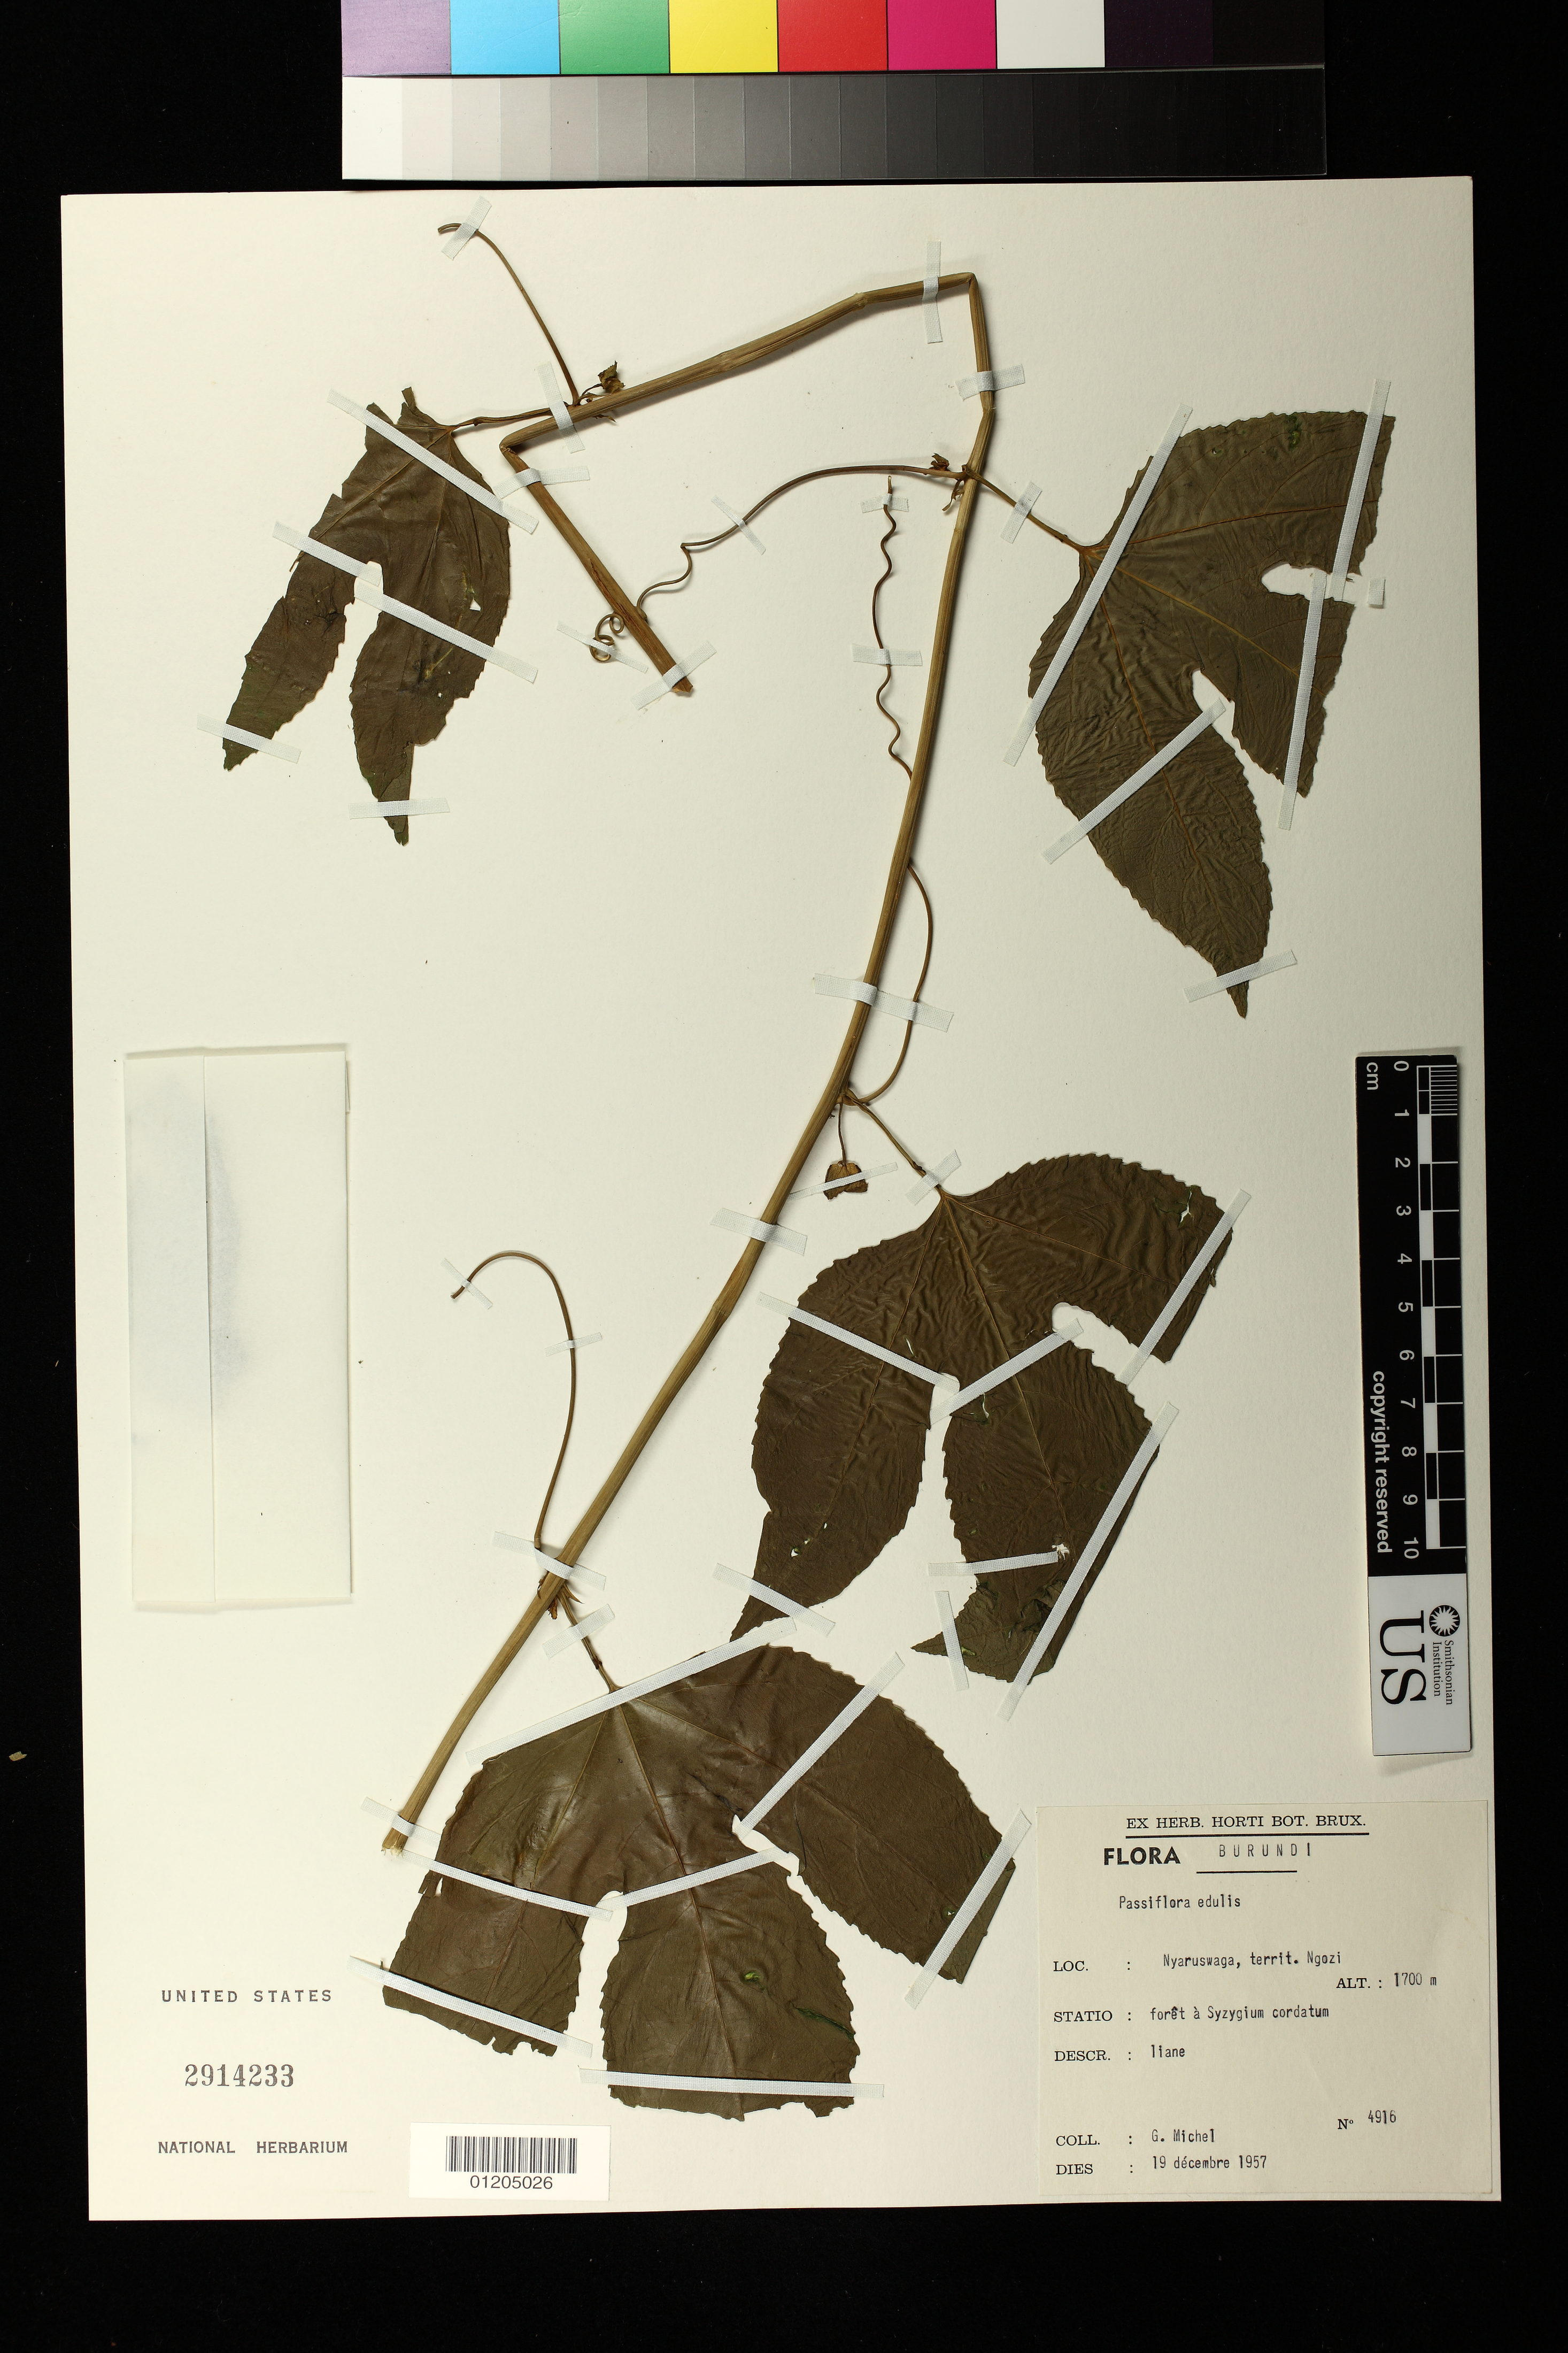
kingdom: Plantae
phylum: Tracheophyta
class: Magnoliopsida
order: Malpighiales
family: Passifloraceae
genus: Passiflora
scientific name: Passiflora edulis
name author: Sims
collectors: G. Michel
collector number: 4916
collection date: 1957-12-19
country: Burundi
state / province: Ngozi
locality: Nyaruswaga, territ.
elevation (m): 1700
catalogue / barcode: US 2914233